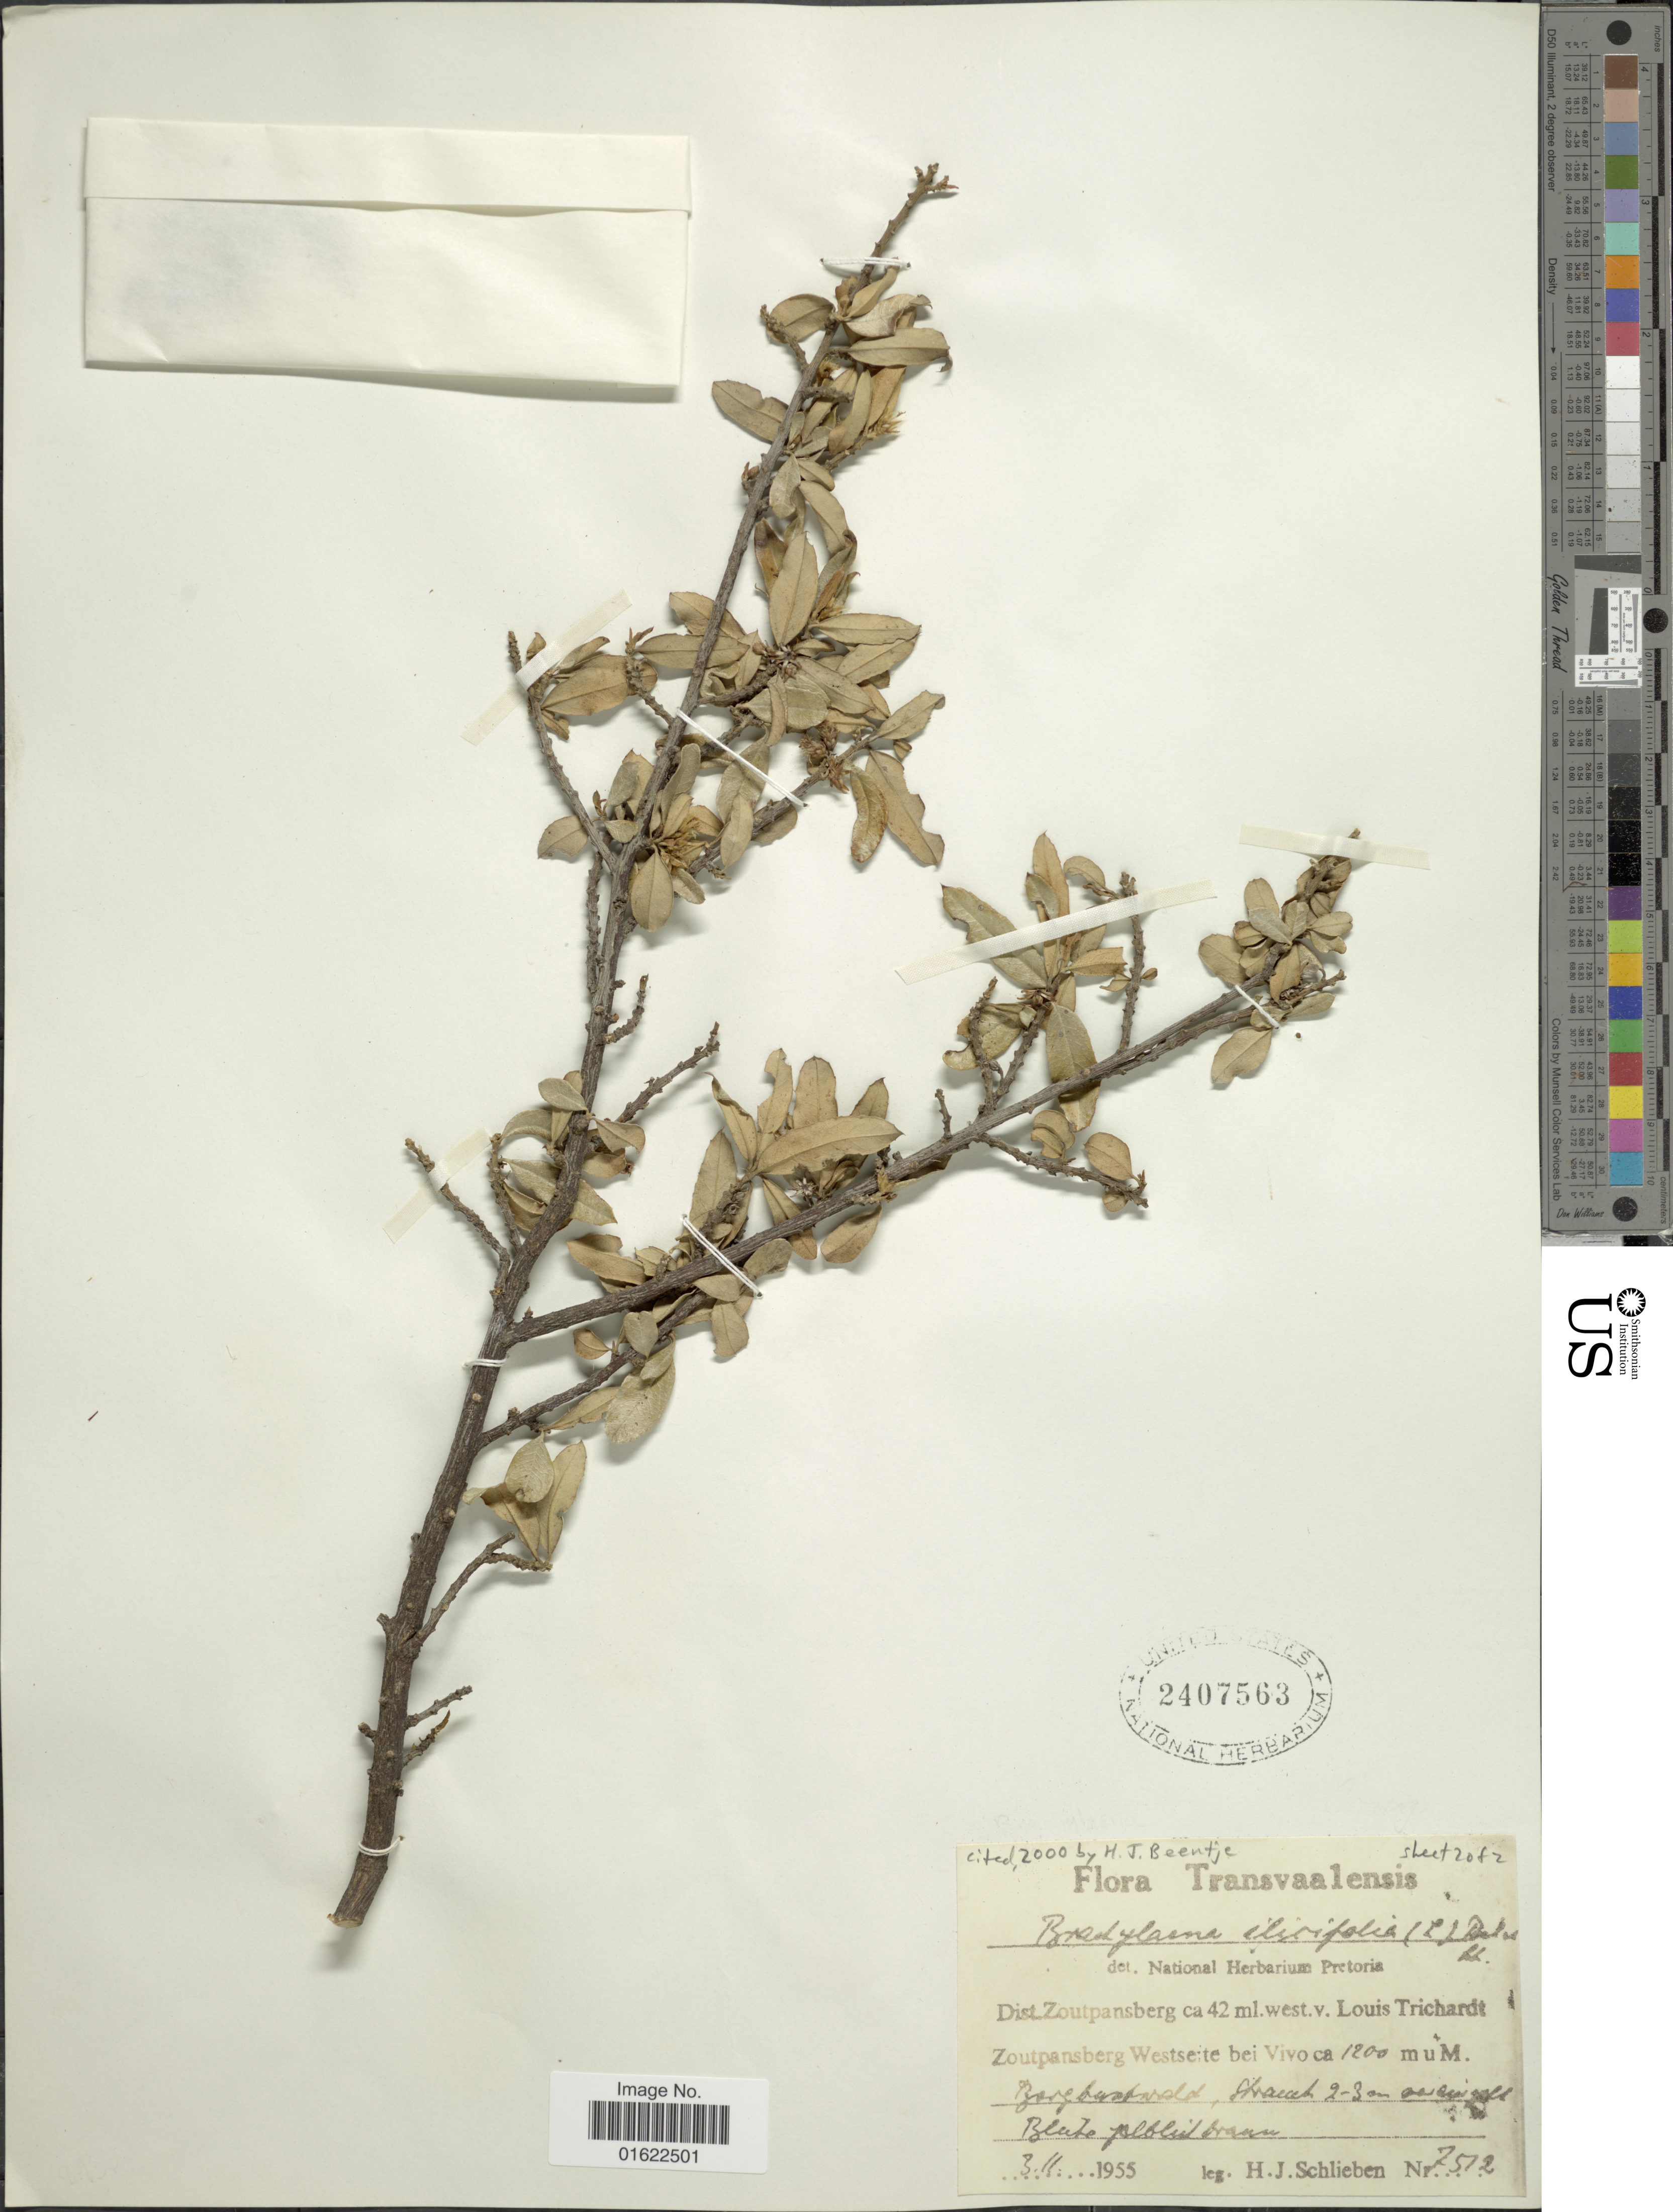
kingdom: Plantae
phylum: Tracheophyta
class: Magnoliopsida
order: Asterales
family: Asteraceae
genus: Brachylaena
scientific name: Brachylaena ilicifolia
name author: (Lam.) E. Phillips & Schweick.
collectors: H. J. Schlieben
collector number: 7512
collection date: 1955-11-03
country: South Africa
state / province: Limpopo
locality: Transvaalensis, Dist. Zoutpansberg ca 42ml. west. v. Louis Trichardt Zoutpansberg Westseite bei Vivo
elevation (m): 1200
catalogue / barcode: US 2407563